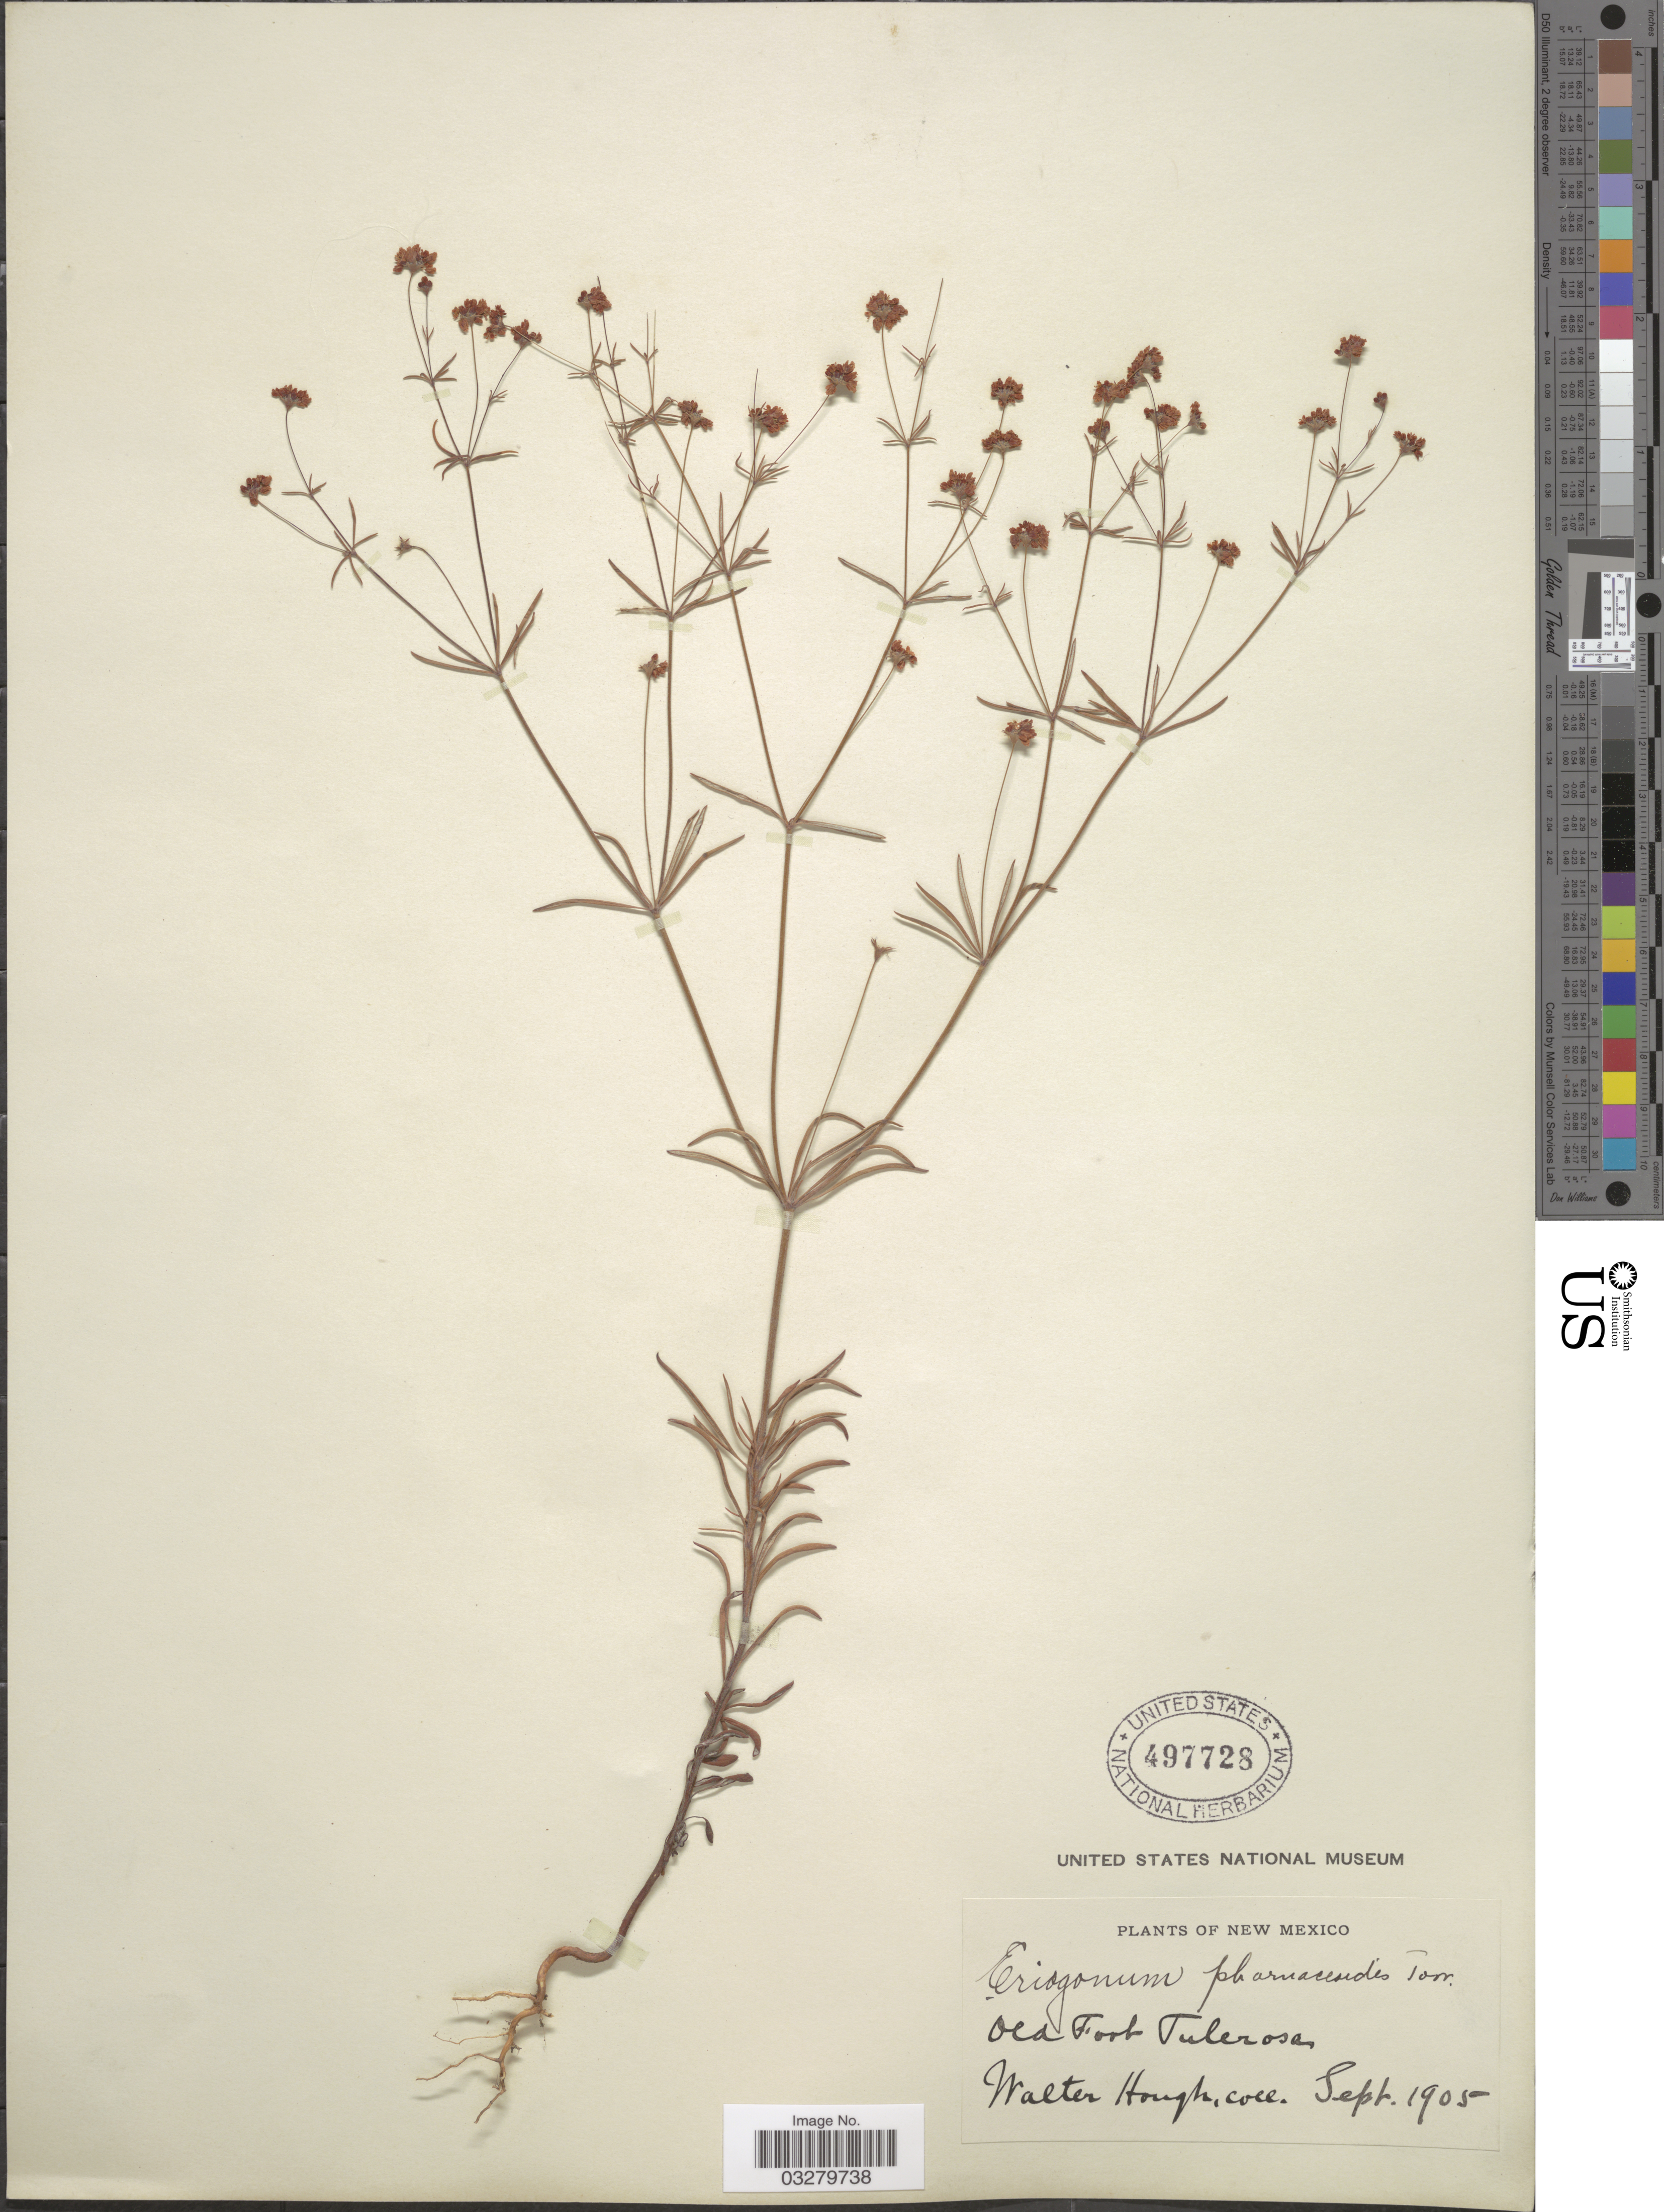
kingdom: Plantae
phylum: Tracheophyta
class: Magnoliopsida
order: Caryophyllales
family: Polygonaceae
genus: Eriogonum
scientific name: Eriogonum pharnaceoides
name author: Torr.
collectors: W. Hough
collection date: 1905-09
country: United States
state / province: New Mexico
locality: Old Fort Tulerosa.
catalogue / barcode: US 497728